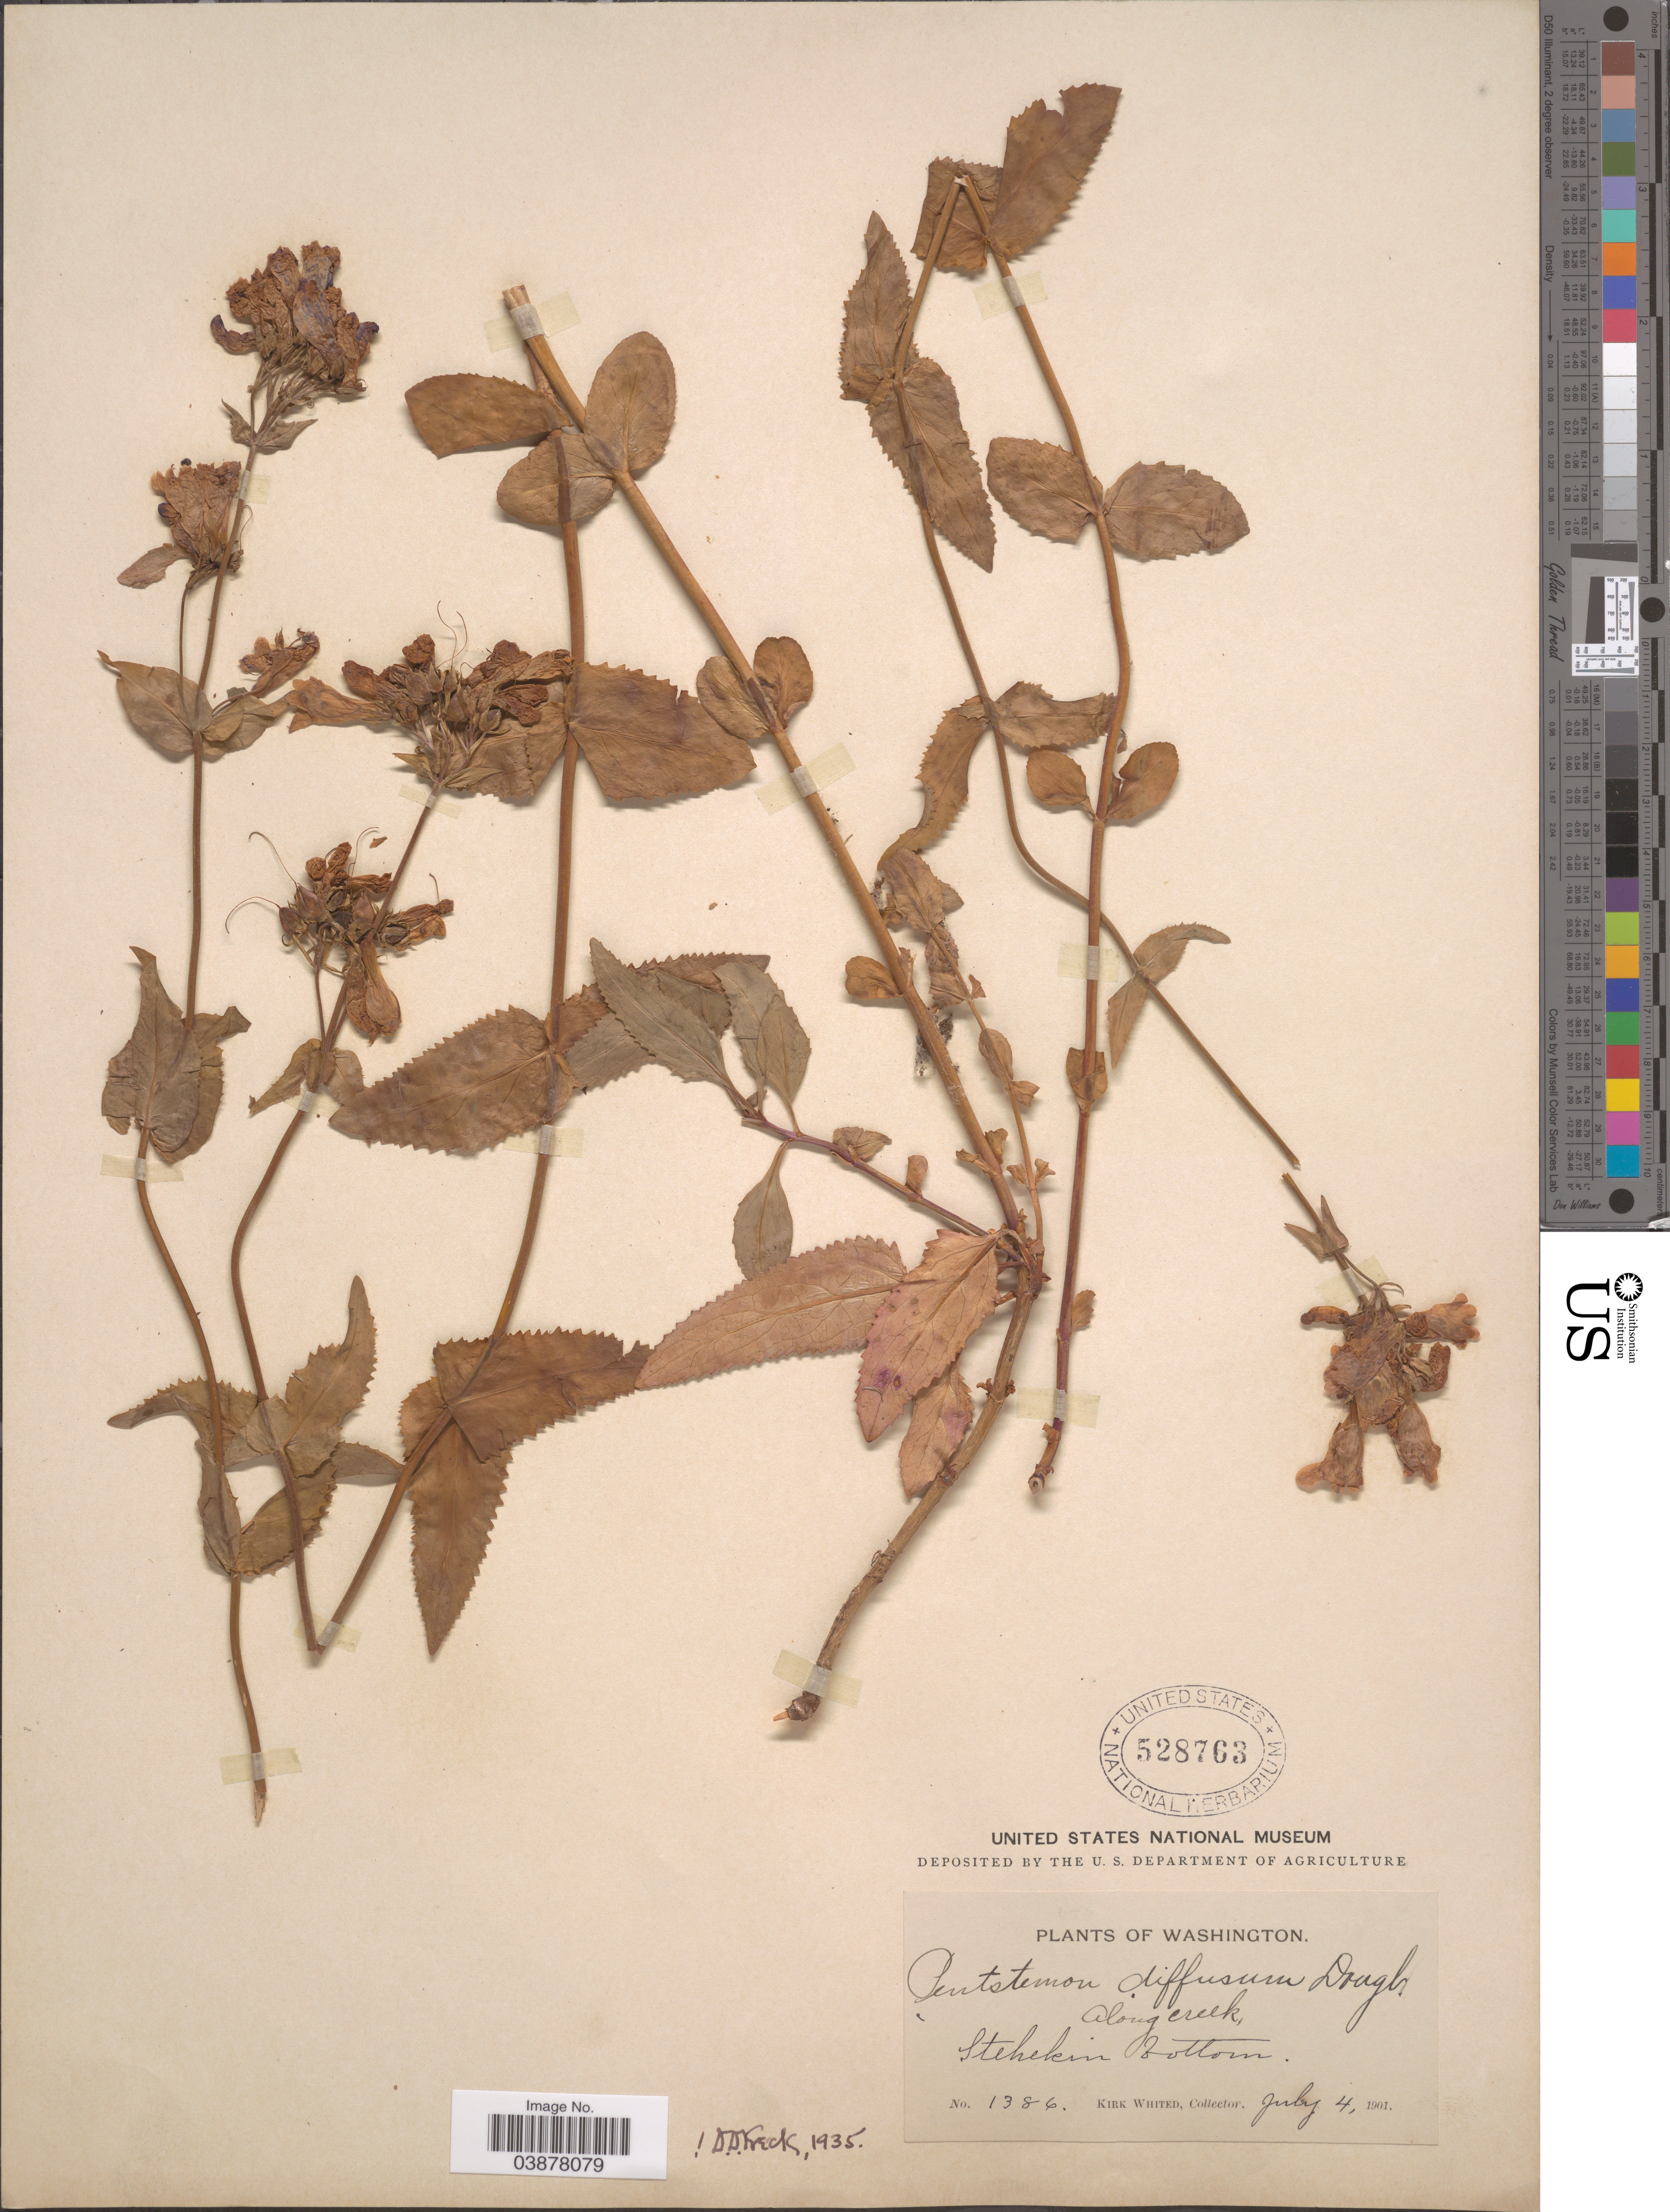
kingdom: Plantae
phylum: Tracheophyta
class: Magnoliopsida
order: Lamiales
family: Plantaginaceae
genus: Penstemon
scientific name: Penstemon serrulatus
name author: Menzies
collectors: K. Whited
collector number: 1386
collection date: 1901-07-04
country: United States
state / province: Washington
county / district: Chelan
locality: Along creek, Stehekin bottom.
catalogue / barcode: US 528763